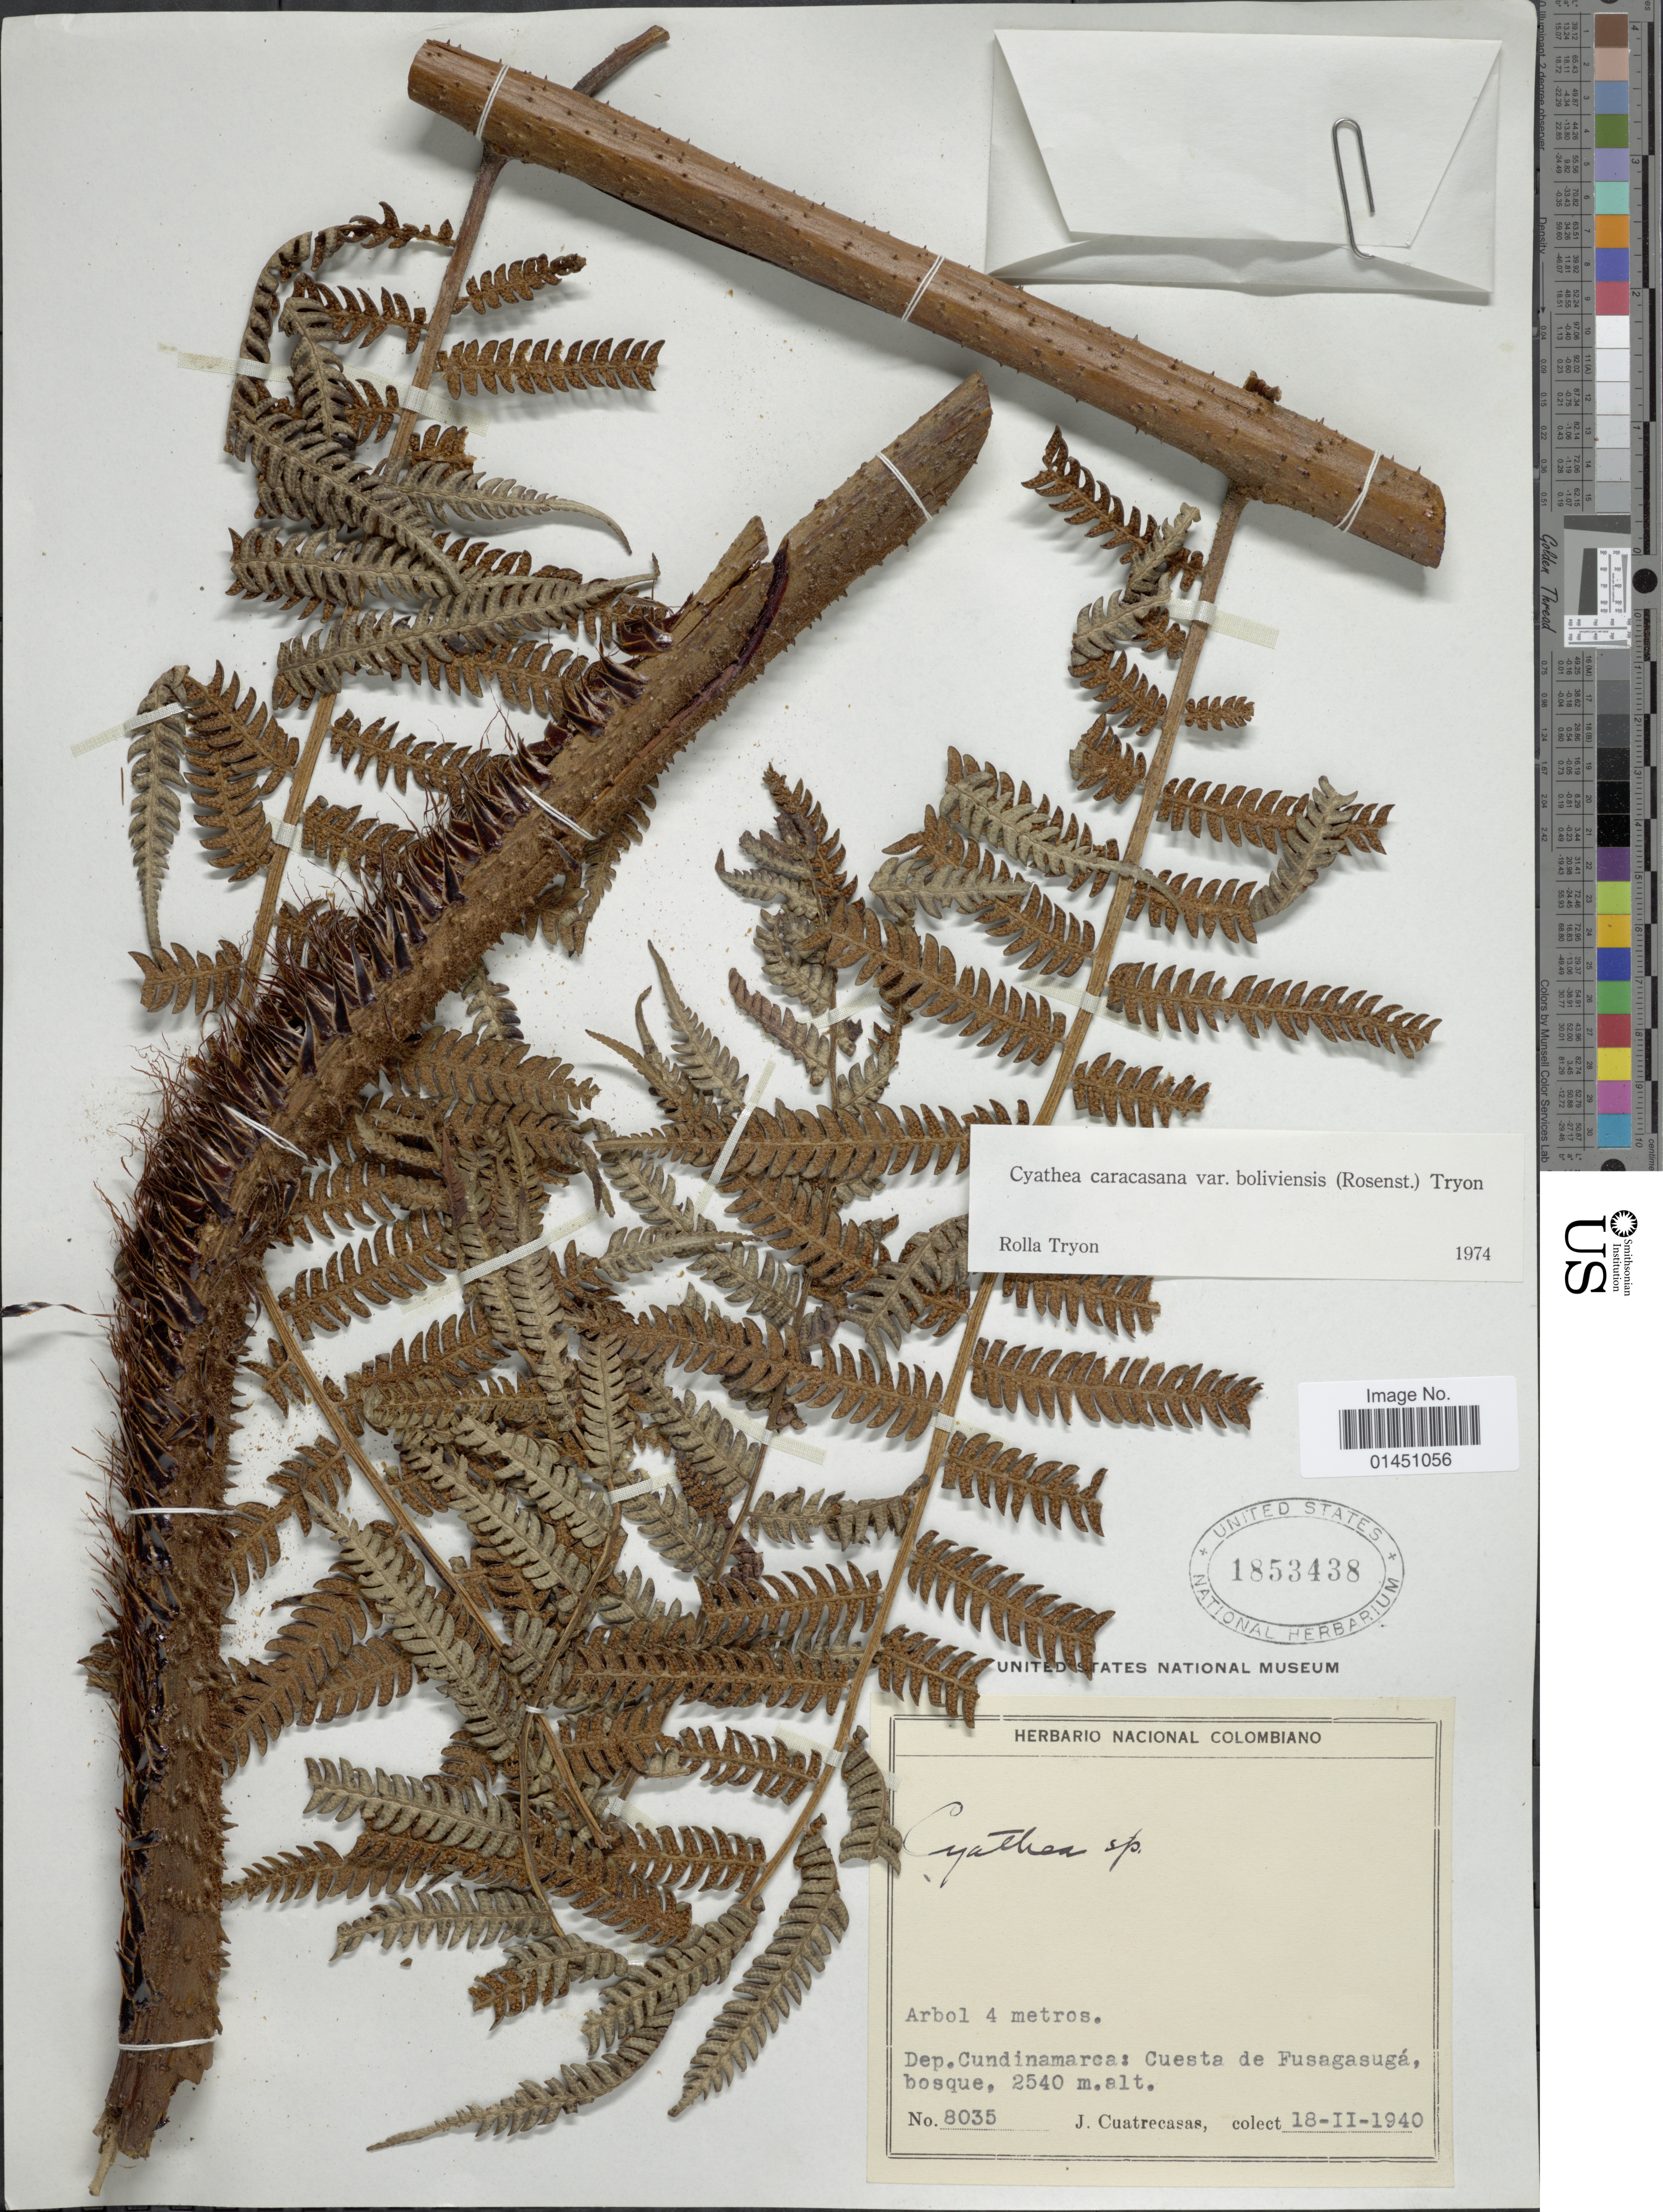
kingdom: Plantae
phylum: Tracheophyta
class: Polypodiopsida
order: Cyatheales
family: Cyatheaceae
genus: Cyathea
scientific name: Cyathea caracasana var. boliviensis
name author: (Rosenst.) R.M. Tryon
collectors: J. Cuatrecasas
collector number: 8035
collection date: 1940-02-18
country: Colombia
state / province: Cundinamarca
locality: Cuesta de Fusagasuga, bosque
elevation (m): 2540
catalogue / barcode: US 1853438